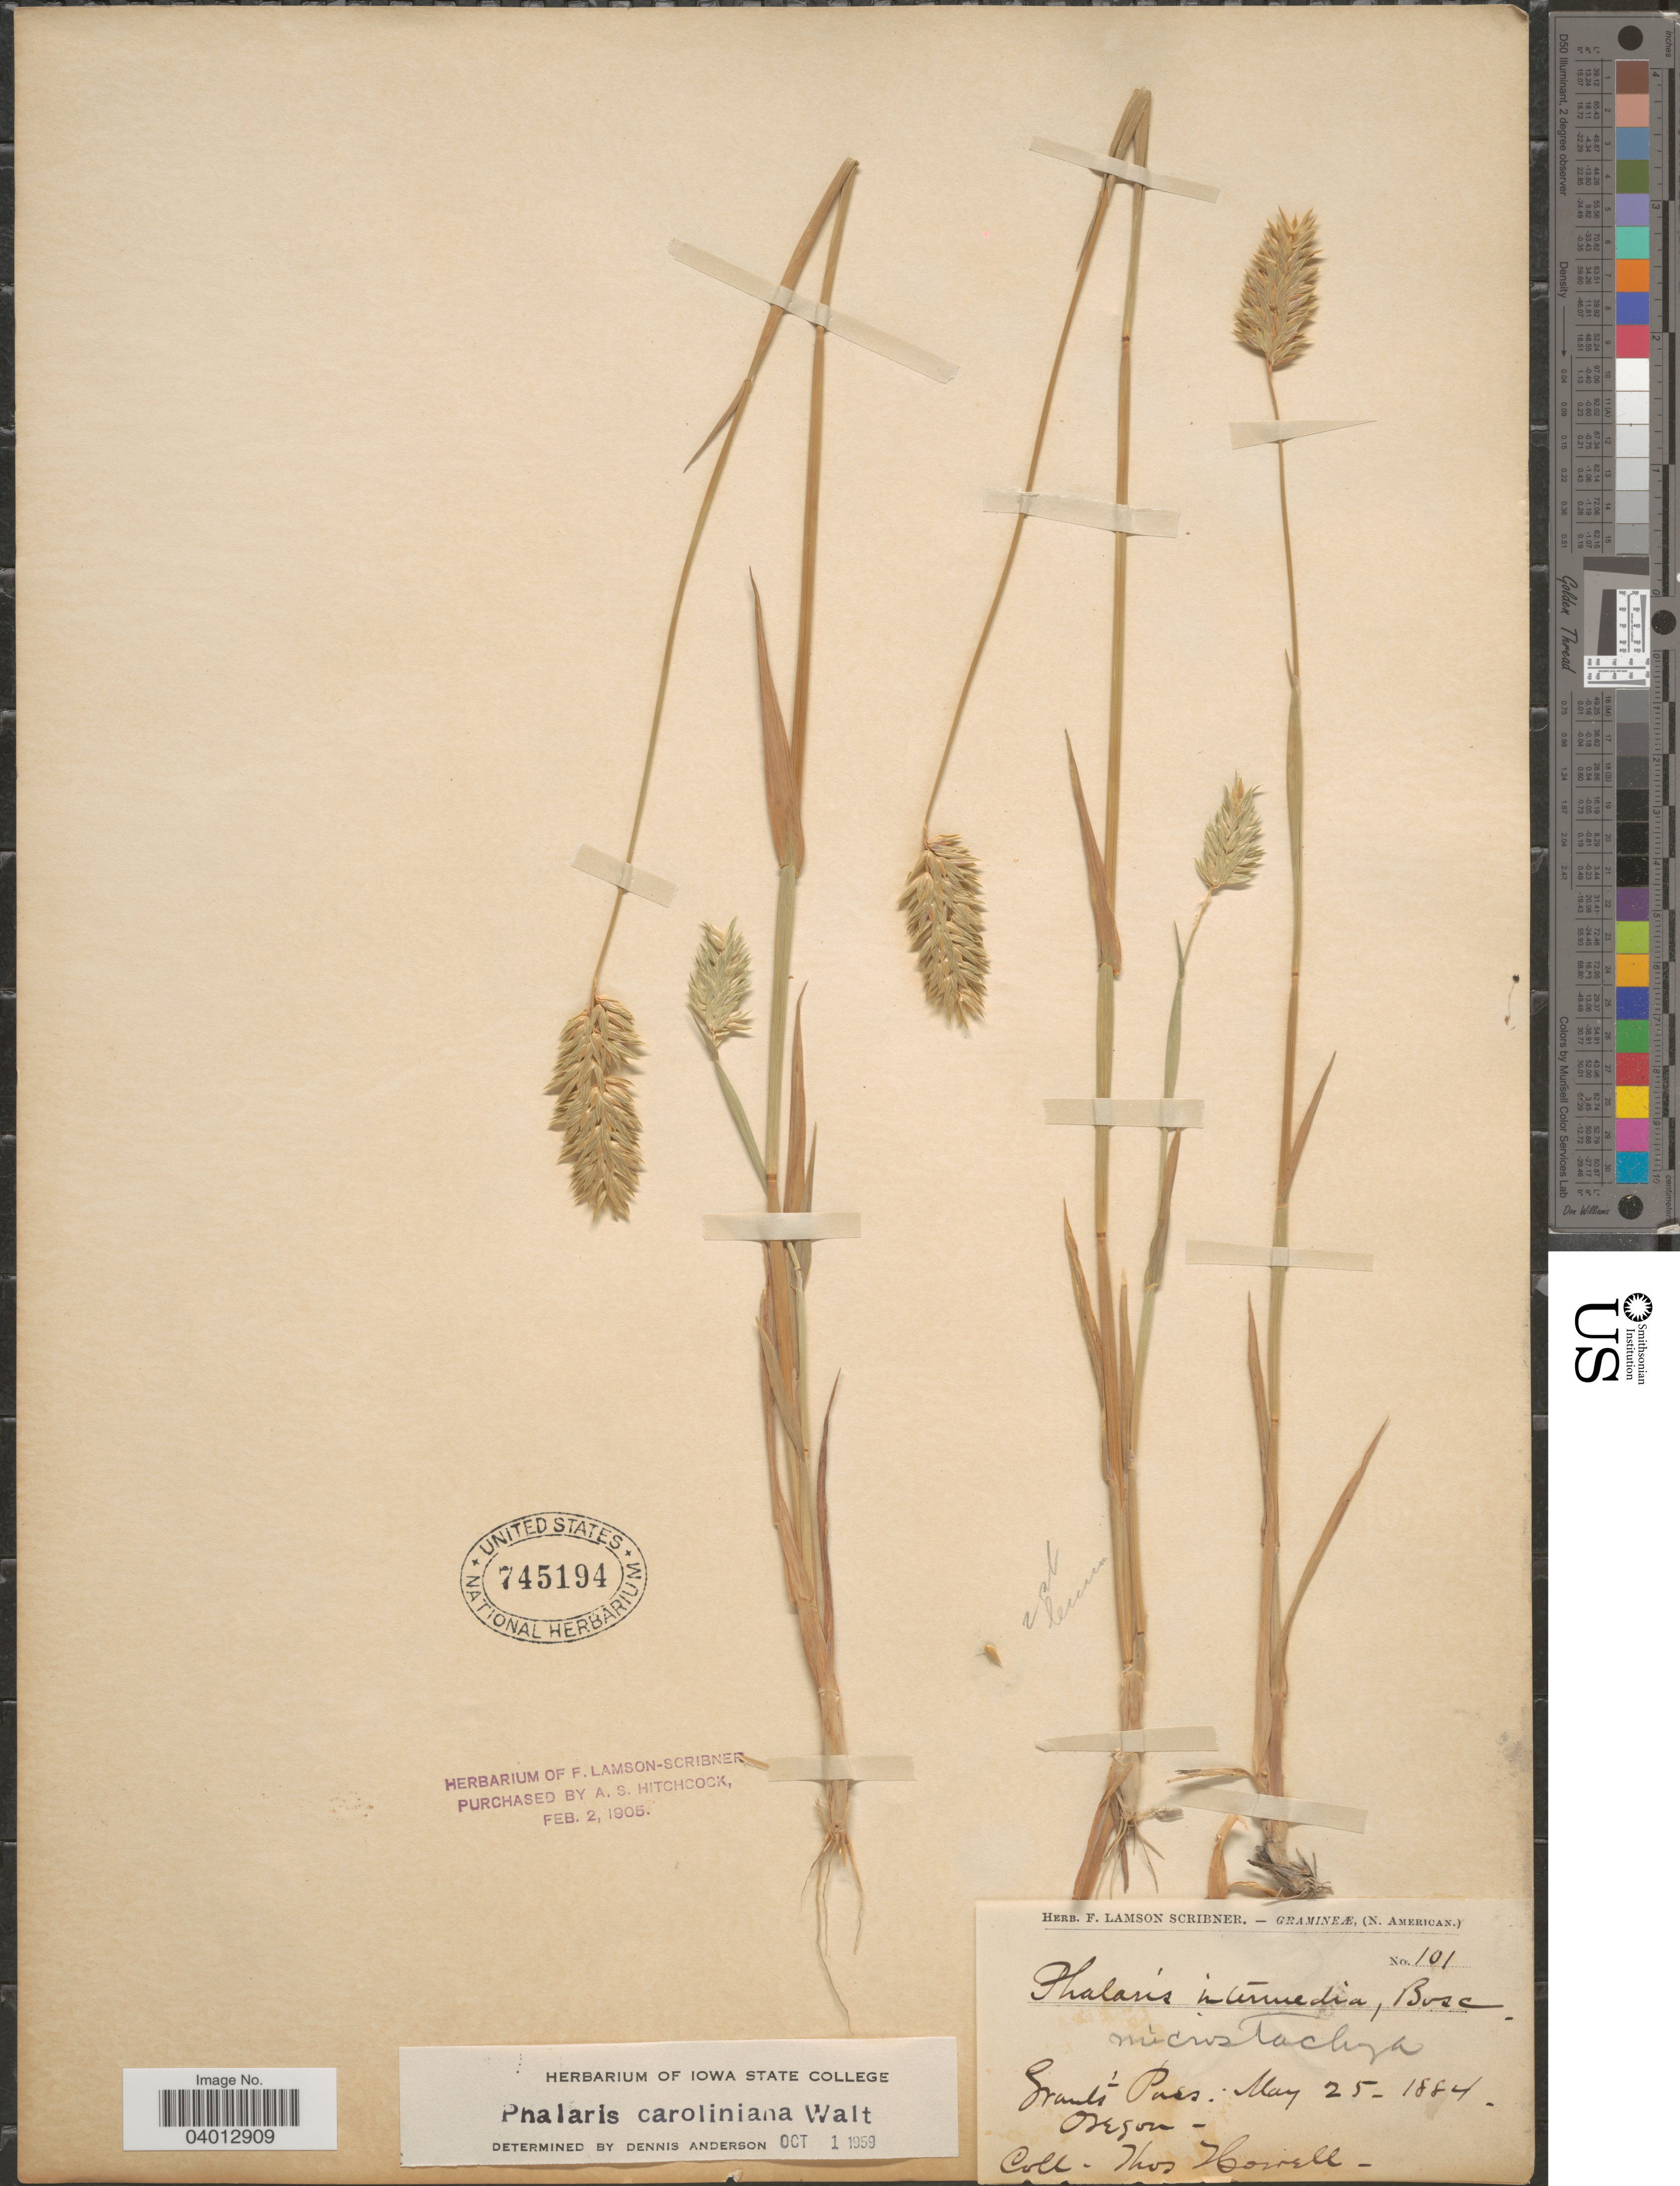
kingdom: Plantae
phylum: Tracheophyta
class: Liliopsida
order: Poales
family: Poaceae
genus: Phalaris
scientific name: Phalaris caroliniana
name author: Walter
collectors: T. Howell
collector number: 101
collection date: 1884-05-25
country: United States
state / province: Oregon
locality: Grant's Pass.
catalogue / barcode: US 745194